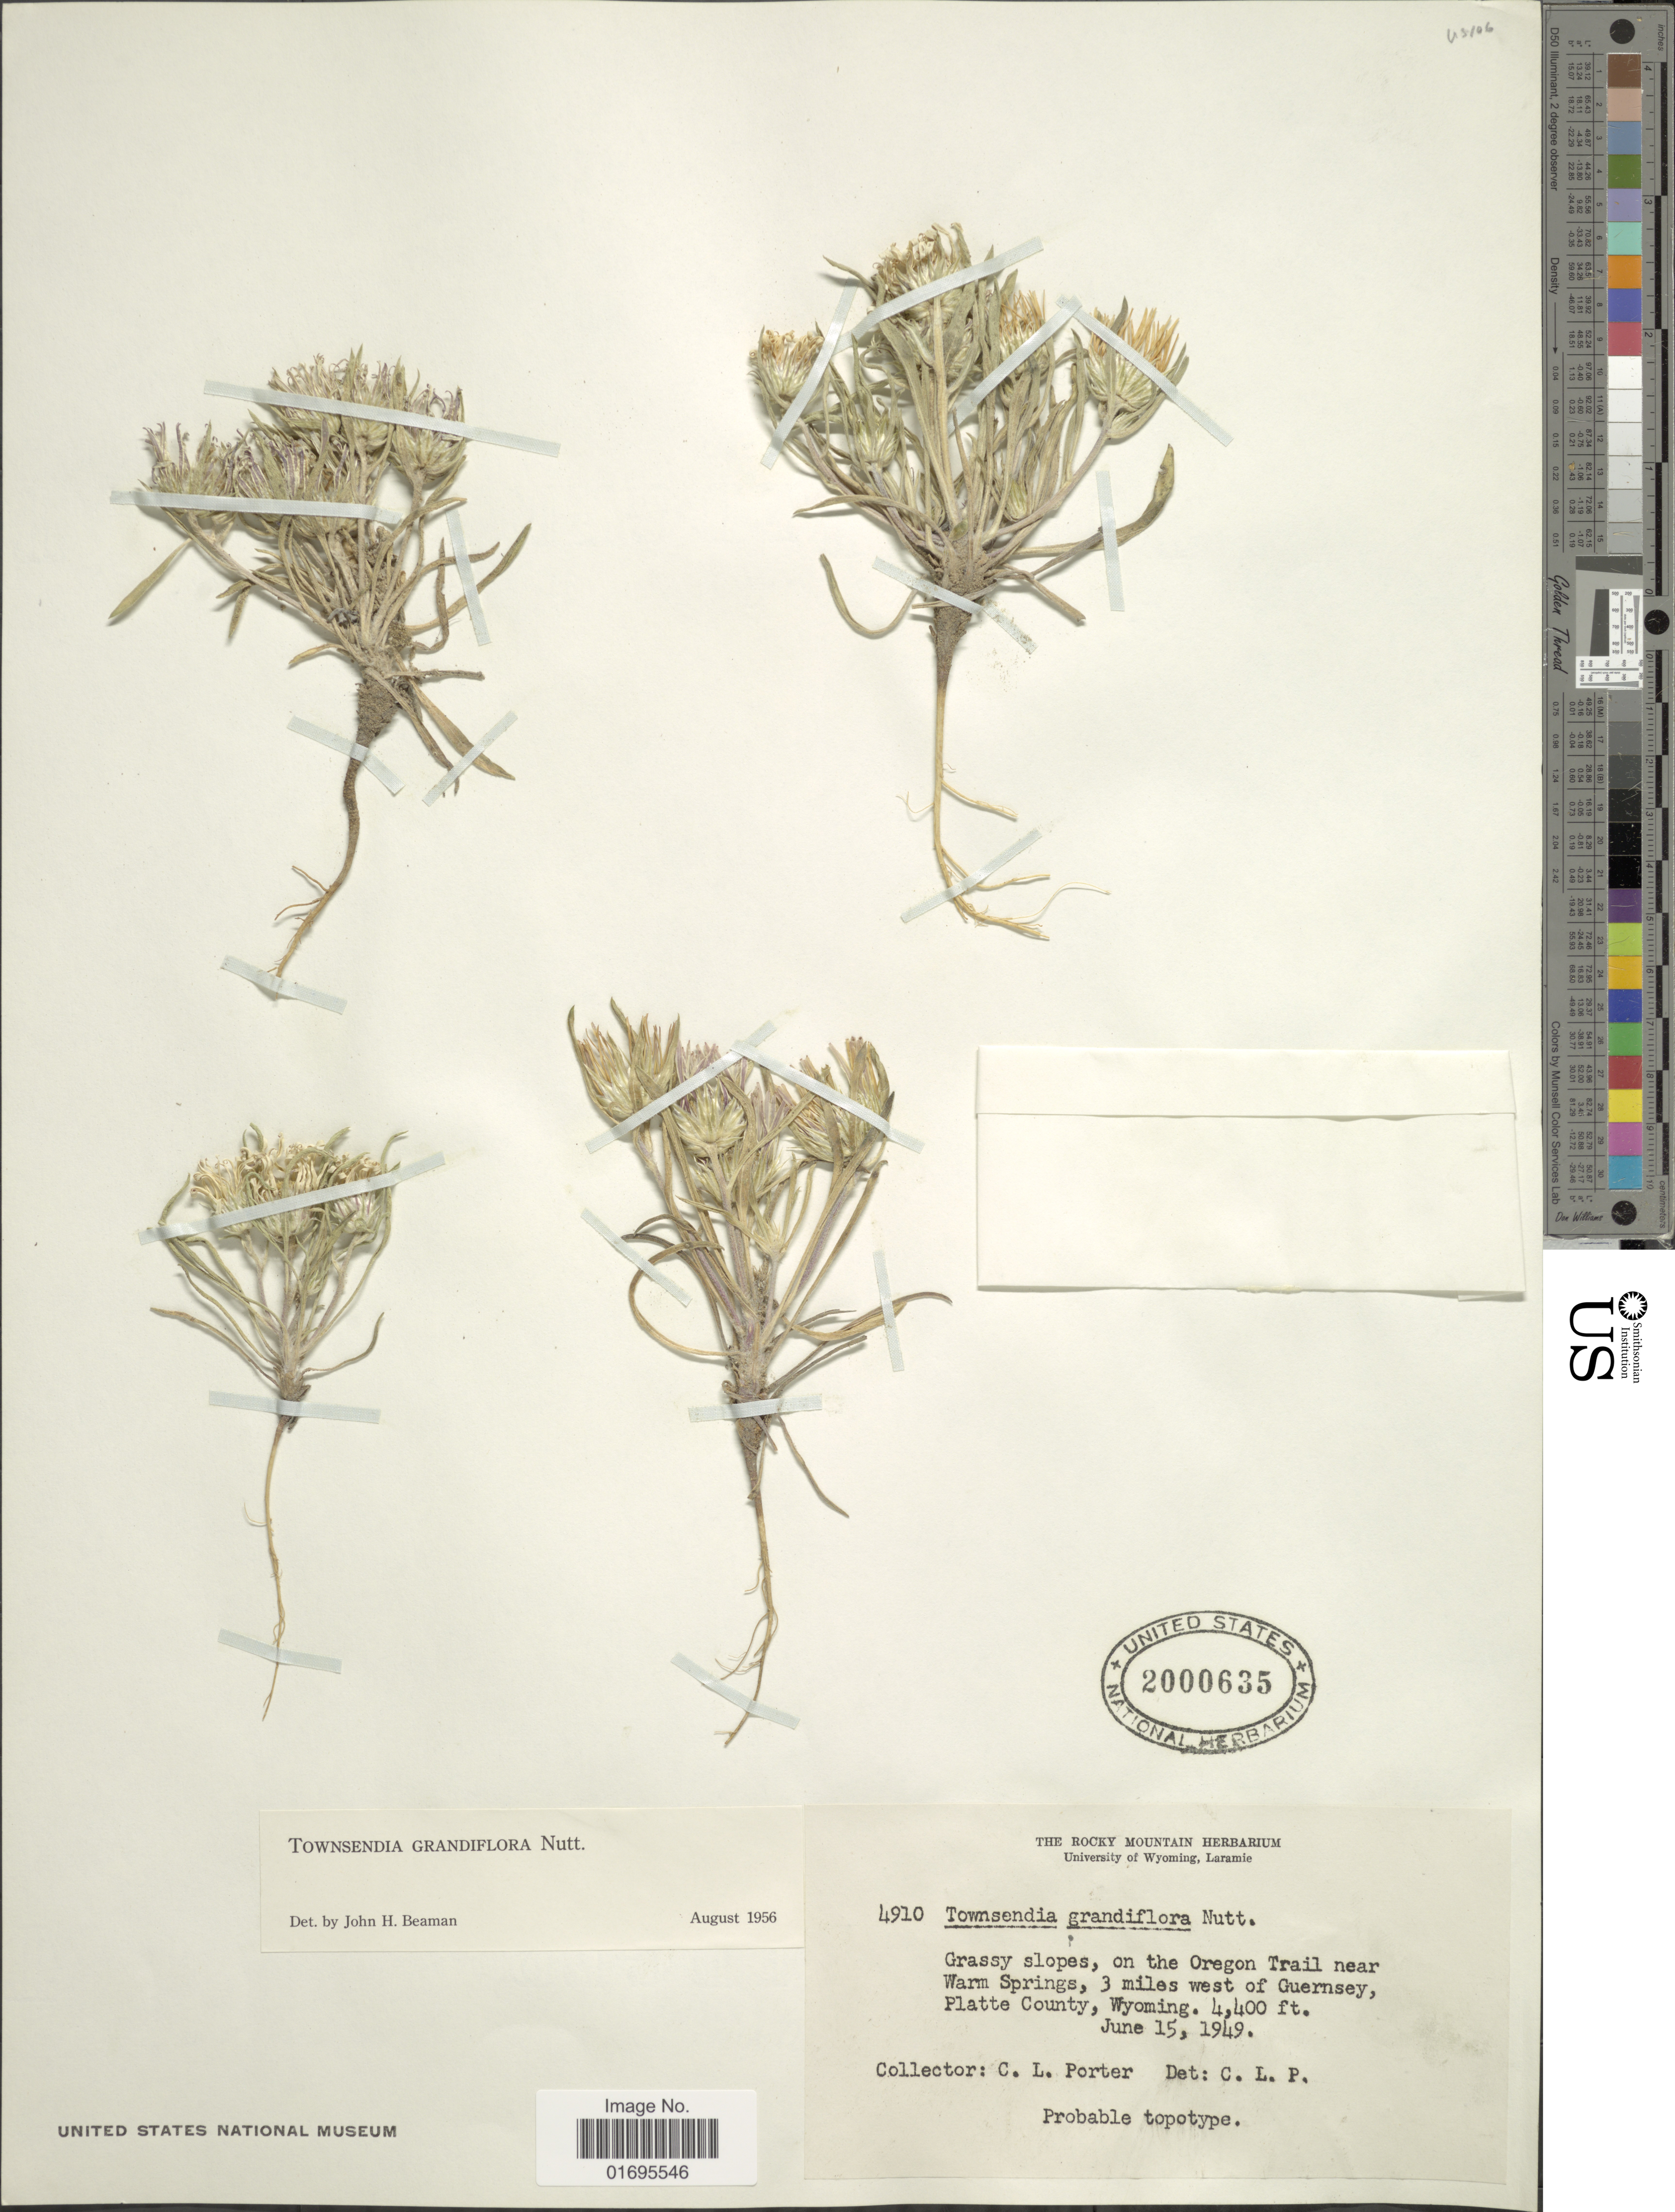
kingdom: Plantae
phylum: Tracheophyta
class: Magnoliopsida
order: Asterales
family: Asteraceae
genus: Townsendia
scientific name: Townsendia grandiflora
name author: Nutt.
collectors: C. L. Porter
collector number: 4910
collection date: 1949-06-15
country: United States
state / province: Wyoming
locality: Grassy slopes, on the Oregon Trail near Warm Springs, 3 miles west of Guernsey, Platte County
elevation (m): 1341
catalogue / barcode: US 2000635